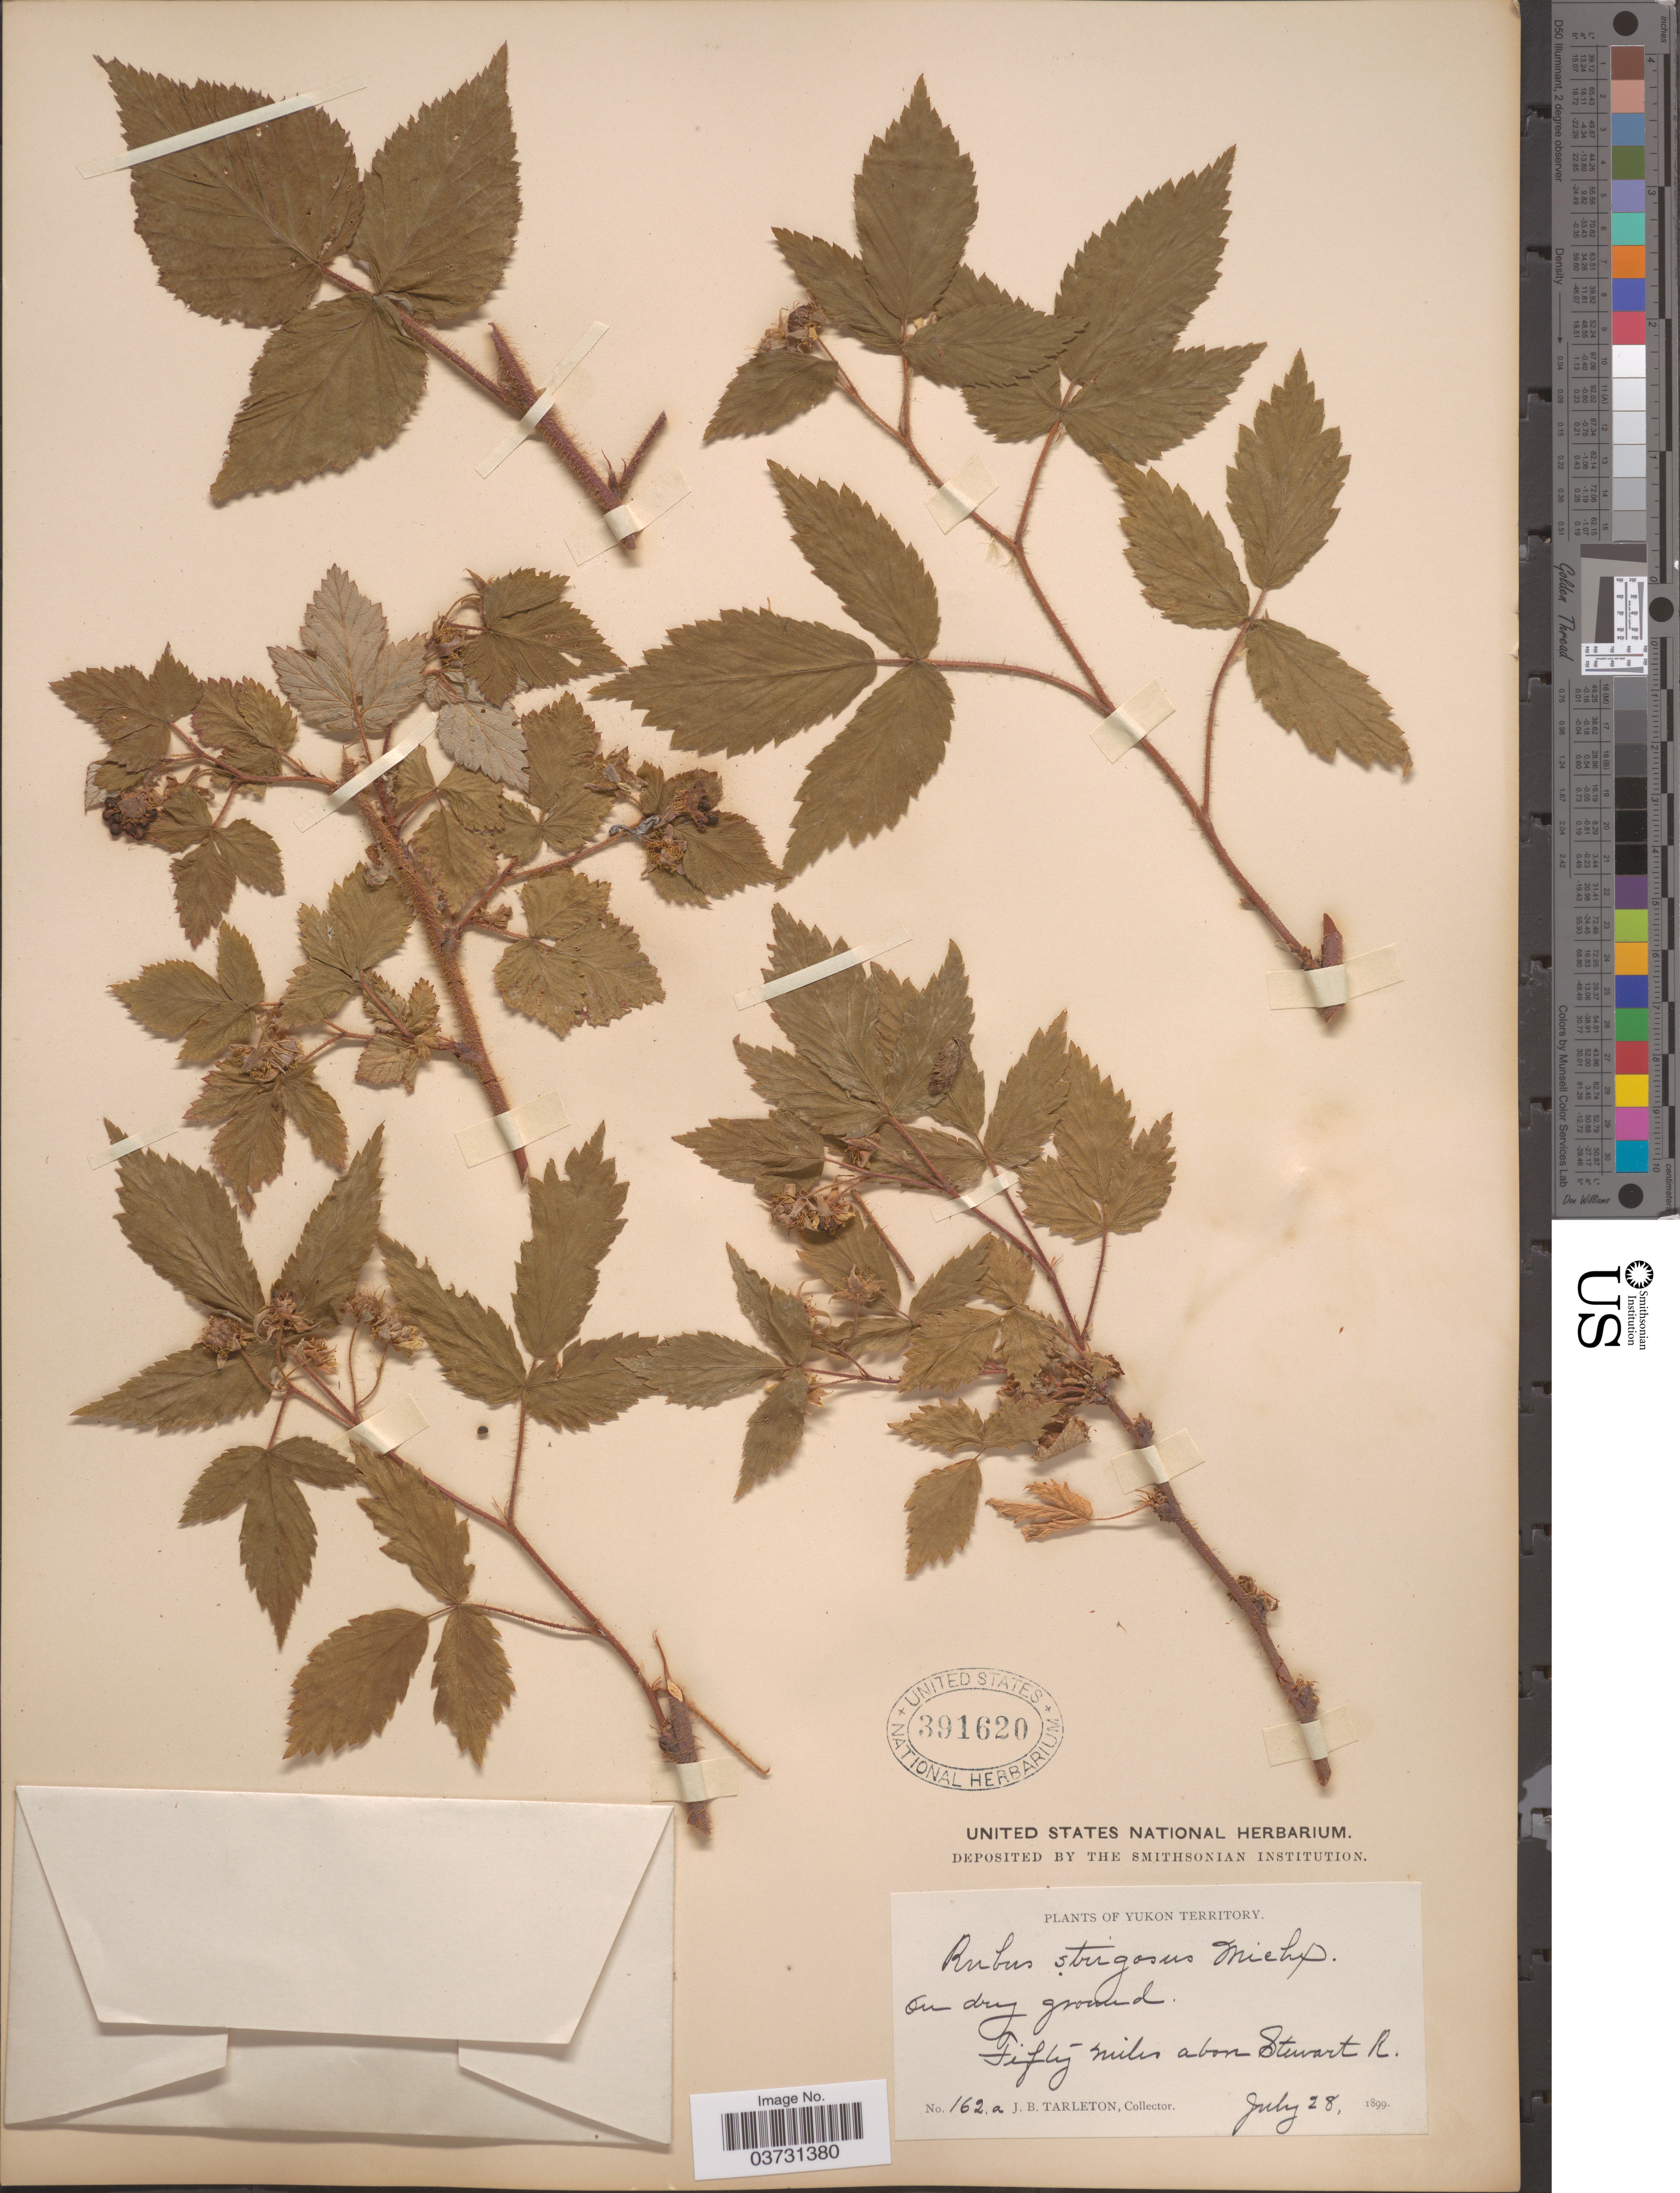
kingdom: Plantae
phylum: Tracheophyta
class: Magnoliopsida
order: Rosales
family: Rosaceae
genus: Rubus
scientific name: Rubus strigosus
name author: Michx.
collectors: J. Tarleton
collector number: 162a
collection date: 1899-07-28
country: Canada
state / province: Yukon Territory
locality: Fifty miles above Stewart R.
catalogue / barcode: US 391620